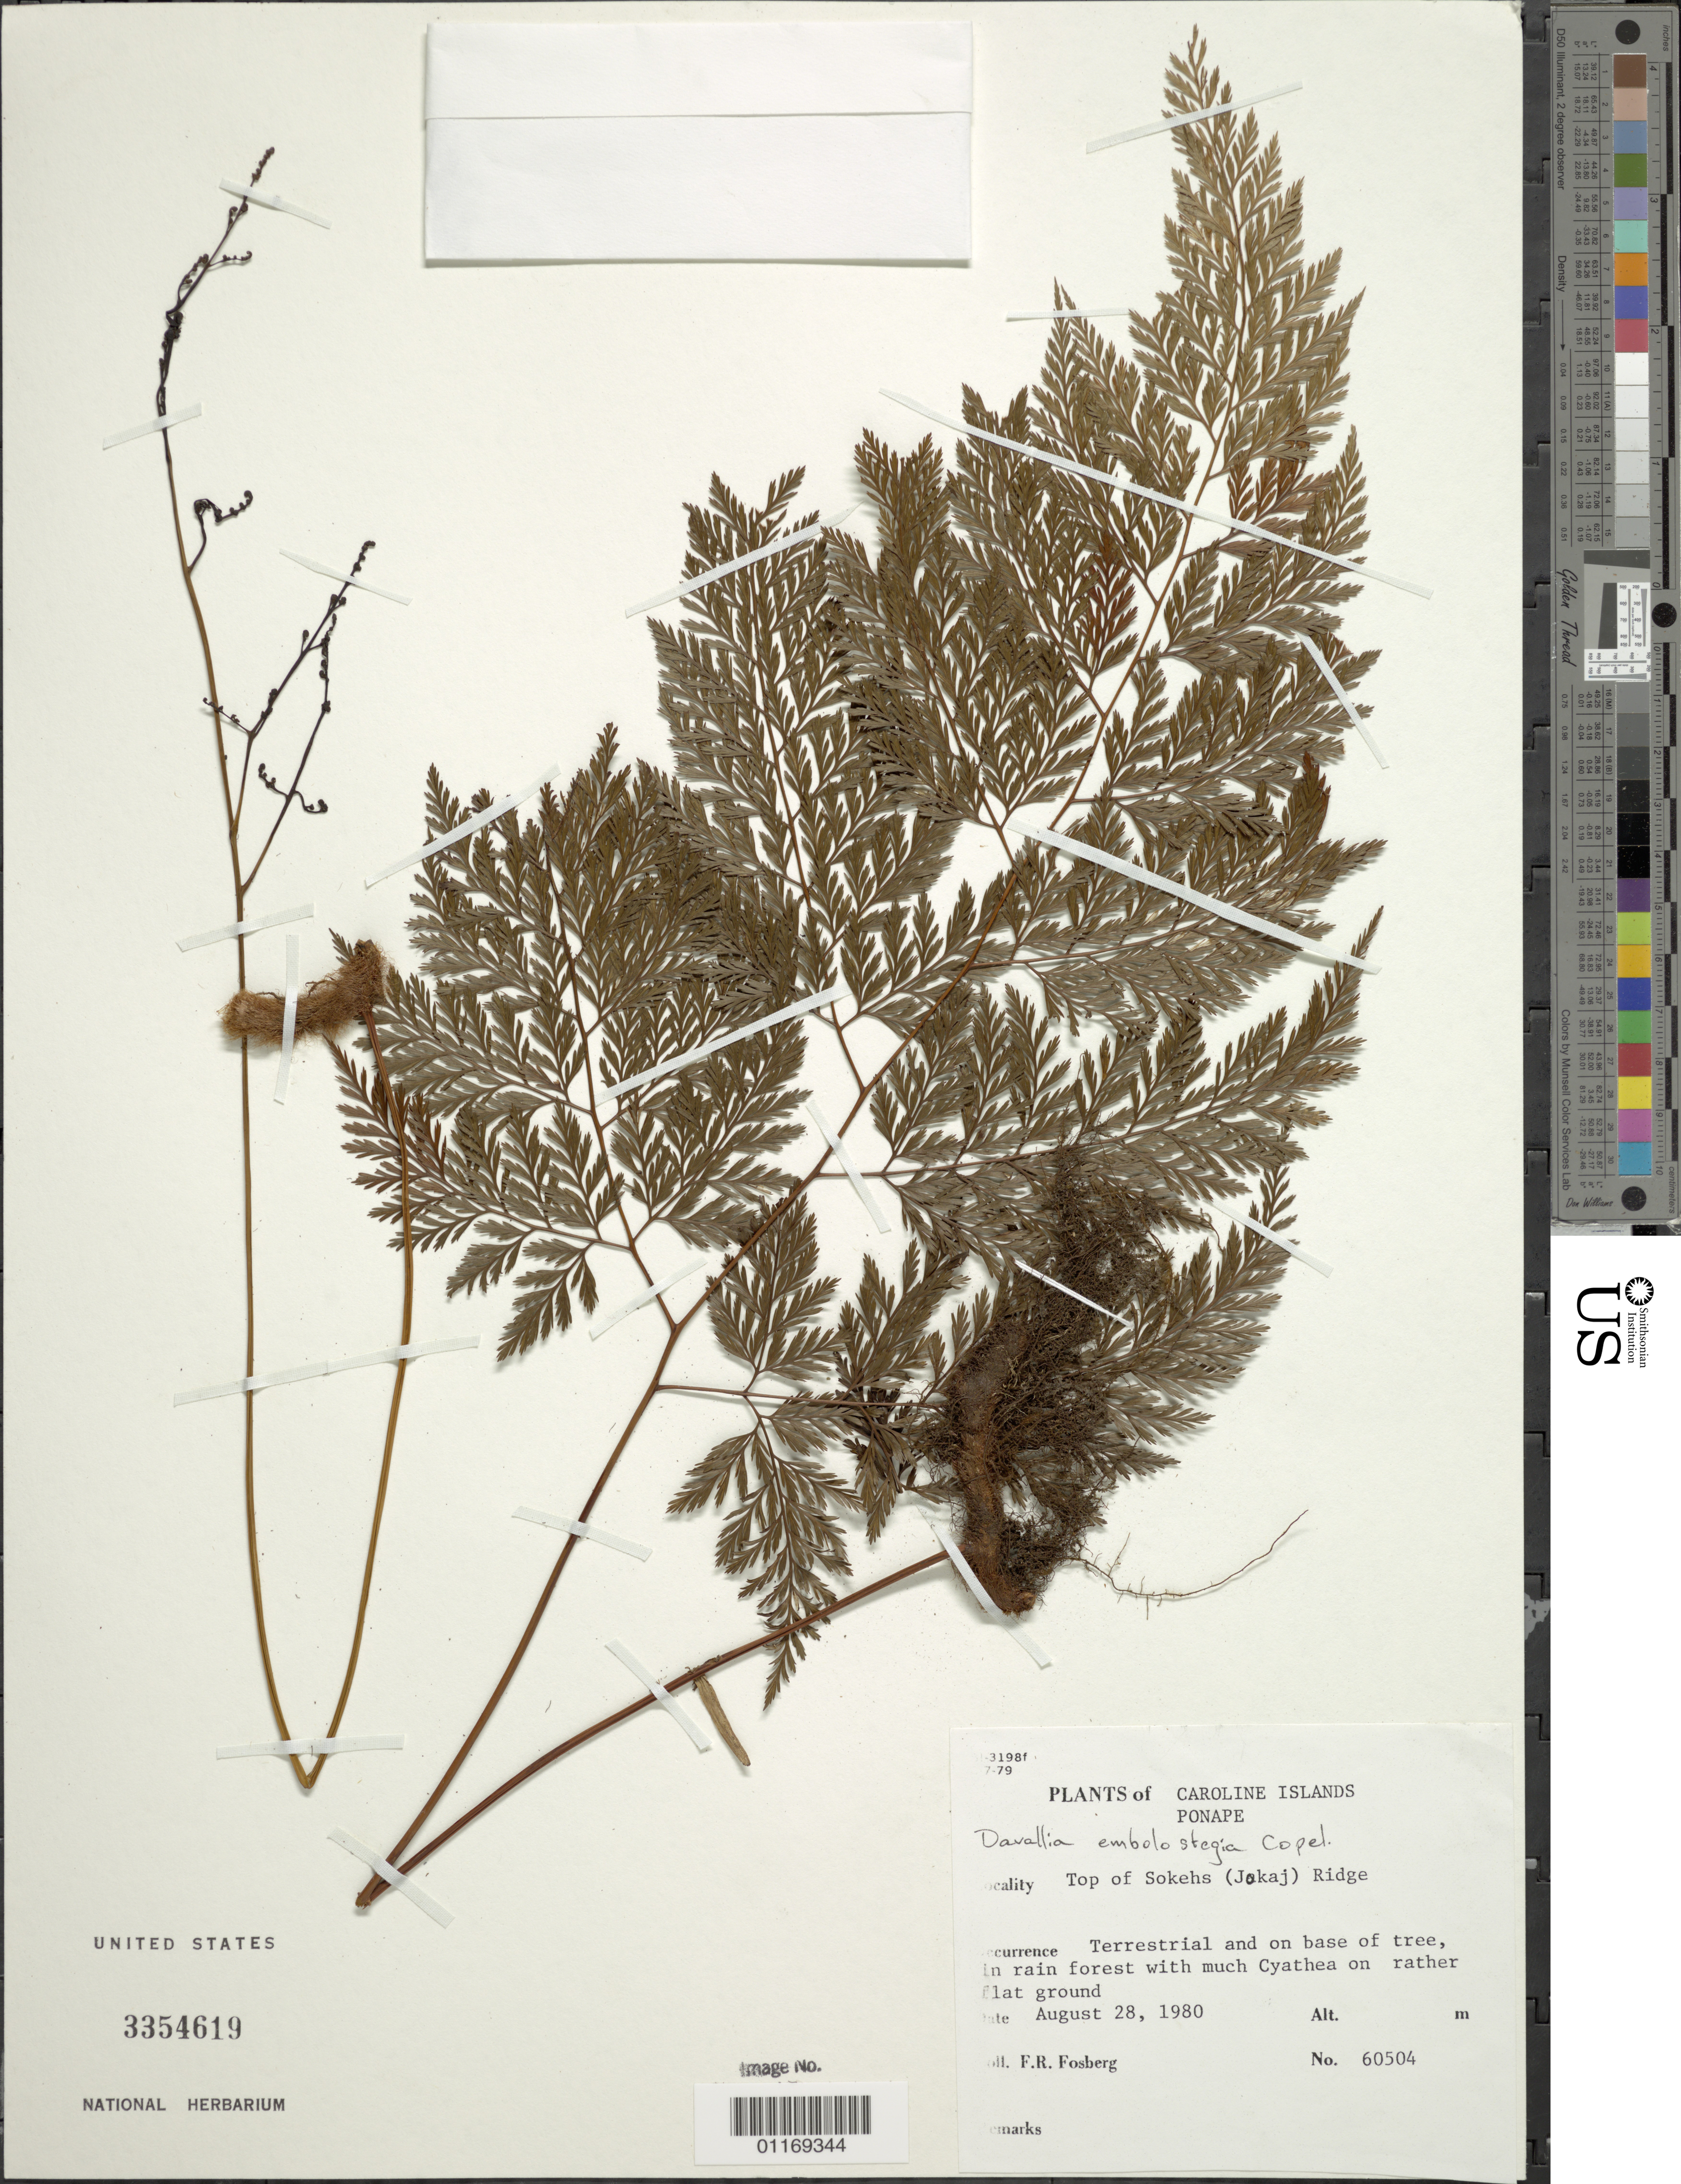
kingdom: Plantae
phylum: Tracheophyta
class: Polypodiopsida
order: Polypodiales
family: Davalliaceae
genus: Wibelia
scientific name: Wibelia embolostegia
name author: (Colla) M. Kato & Tsutsumi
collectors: F. R. Fosberg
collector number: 60504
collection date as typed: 28 Aug 1980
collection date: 1980-08-28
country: Micronesia, Federated States of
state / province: Pohnpei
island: Pohnpei [Ponape]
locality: E slope of Sokehs (Jokaj) Ridge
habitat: In rain forest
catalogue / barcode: US 3354619